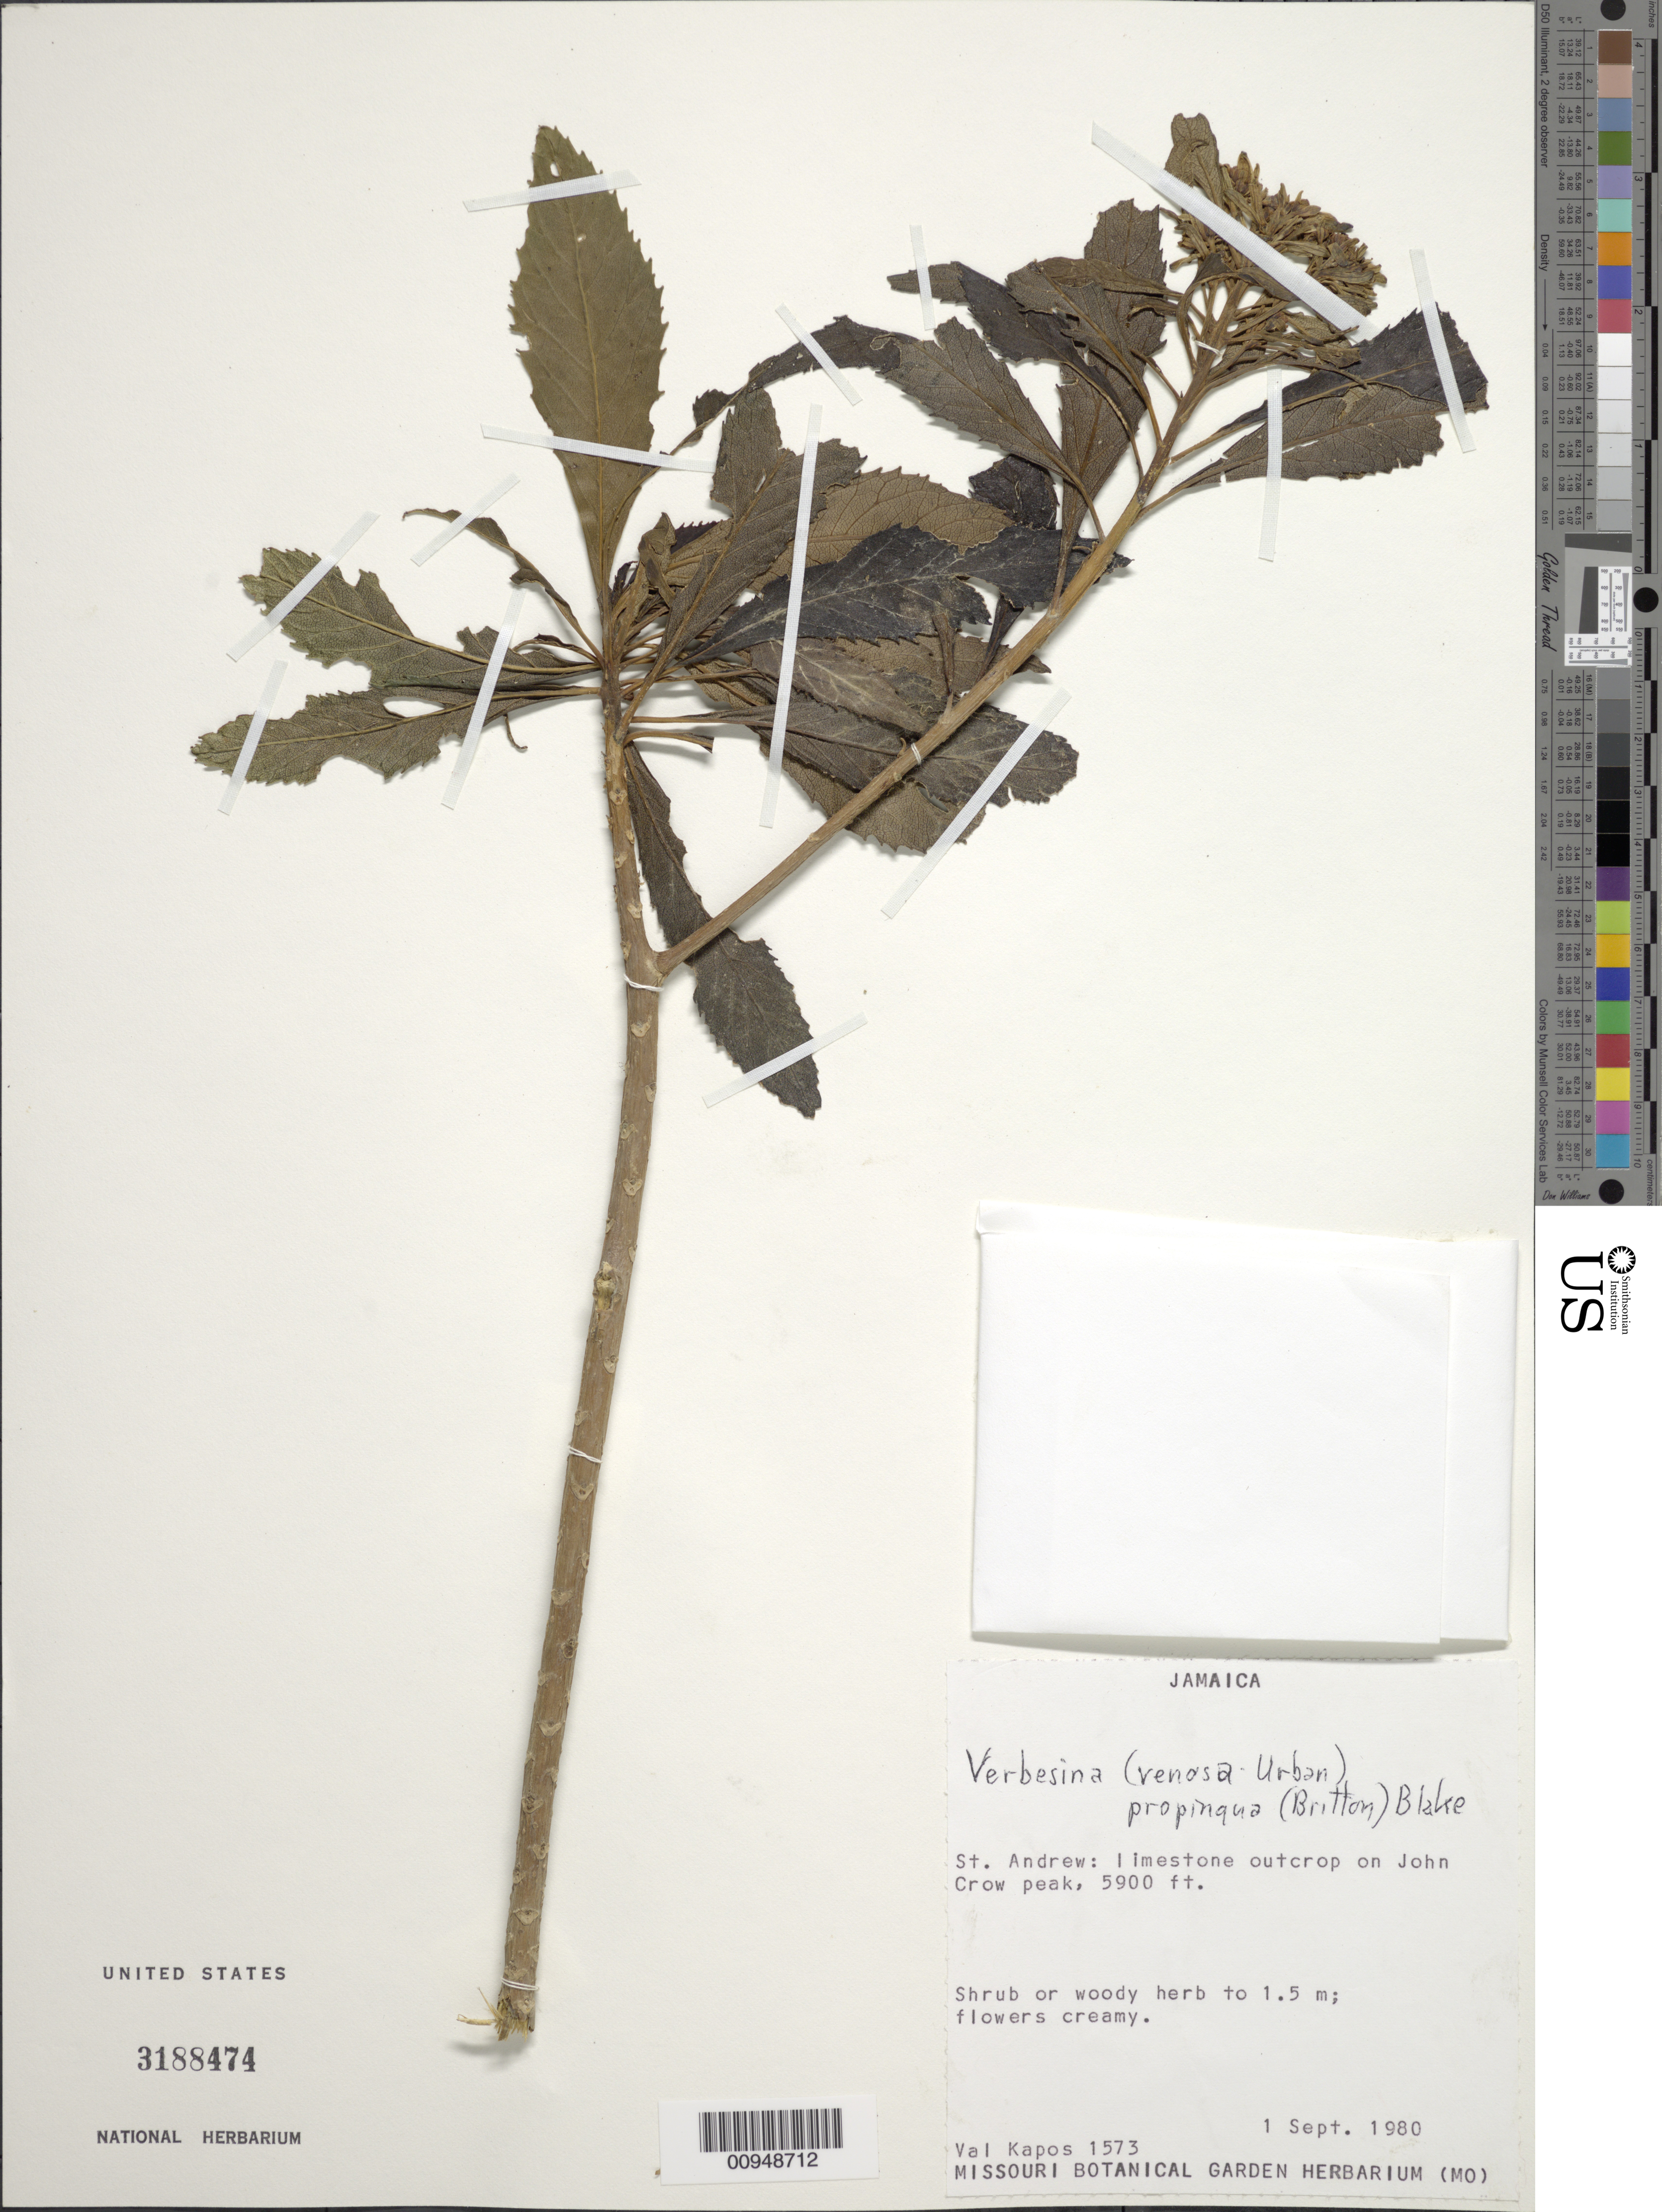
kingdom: Plantae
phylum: Tracheophyta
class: Magnoliopsida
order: Asterales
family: Asteraceae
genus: Verbesina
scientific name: Verbesina propingua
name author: (Britton) Blake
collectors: V. Kapos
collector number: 1573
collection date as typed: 01 Sep 1980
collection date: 1980-09-01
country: Jamaica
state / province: Saint Andrew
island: Jamaica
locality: limestone outcrop on John Crow Peak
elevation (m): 1798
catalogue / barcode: US 3188474